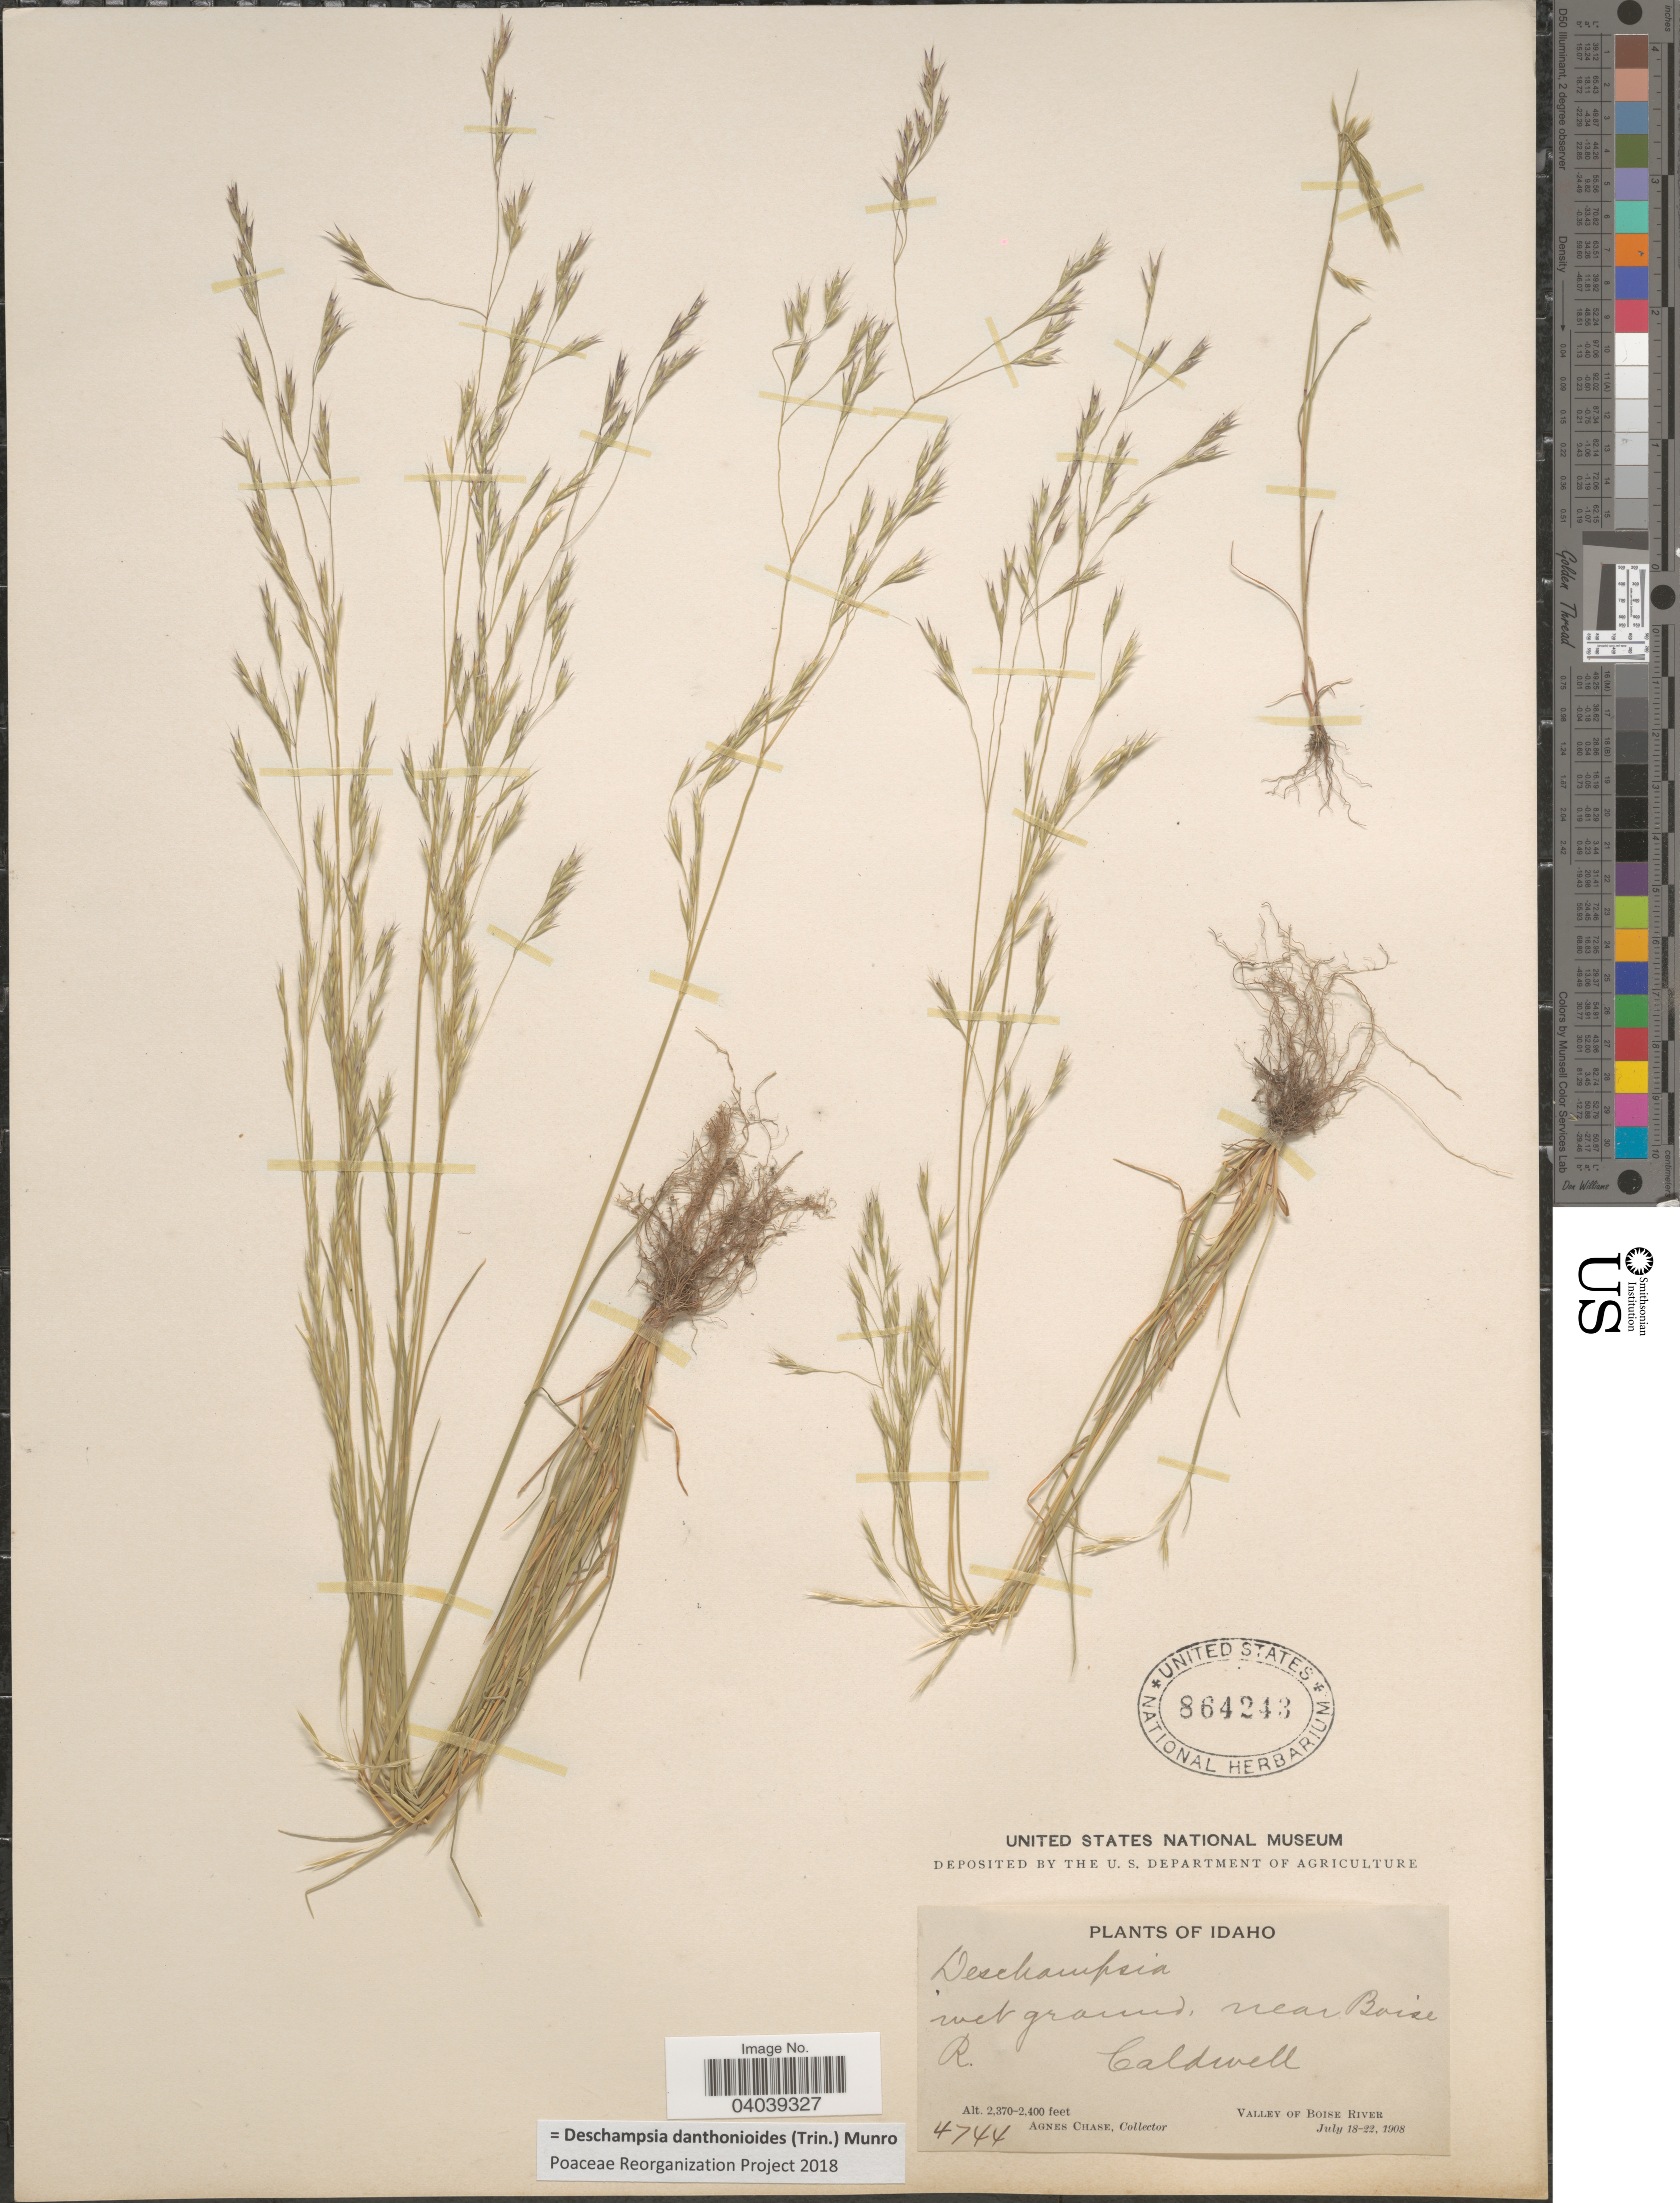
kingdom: Plantae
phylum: Tracheophyta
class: Liliopsida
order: Poales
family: Poaceae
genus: Deschampsia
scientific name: Deschampsia danthonioides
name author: (Trin.) Munro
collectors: A. Chase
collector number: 4744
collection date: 1908-07-18/1908-07-22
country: United States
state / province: Idaho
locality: Wet ground, near Boise R. Caldwell. Valley of Boise River.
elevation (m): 722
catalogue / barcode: US 864243